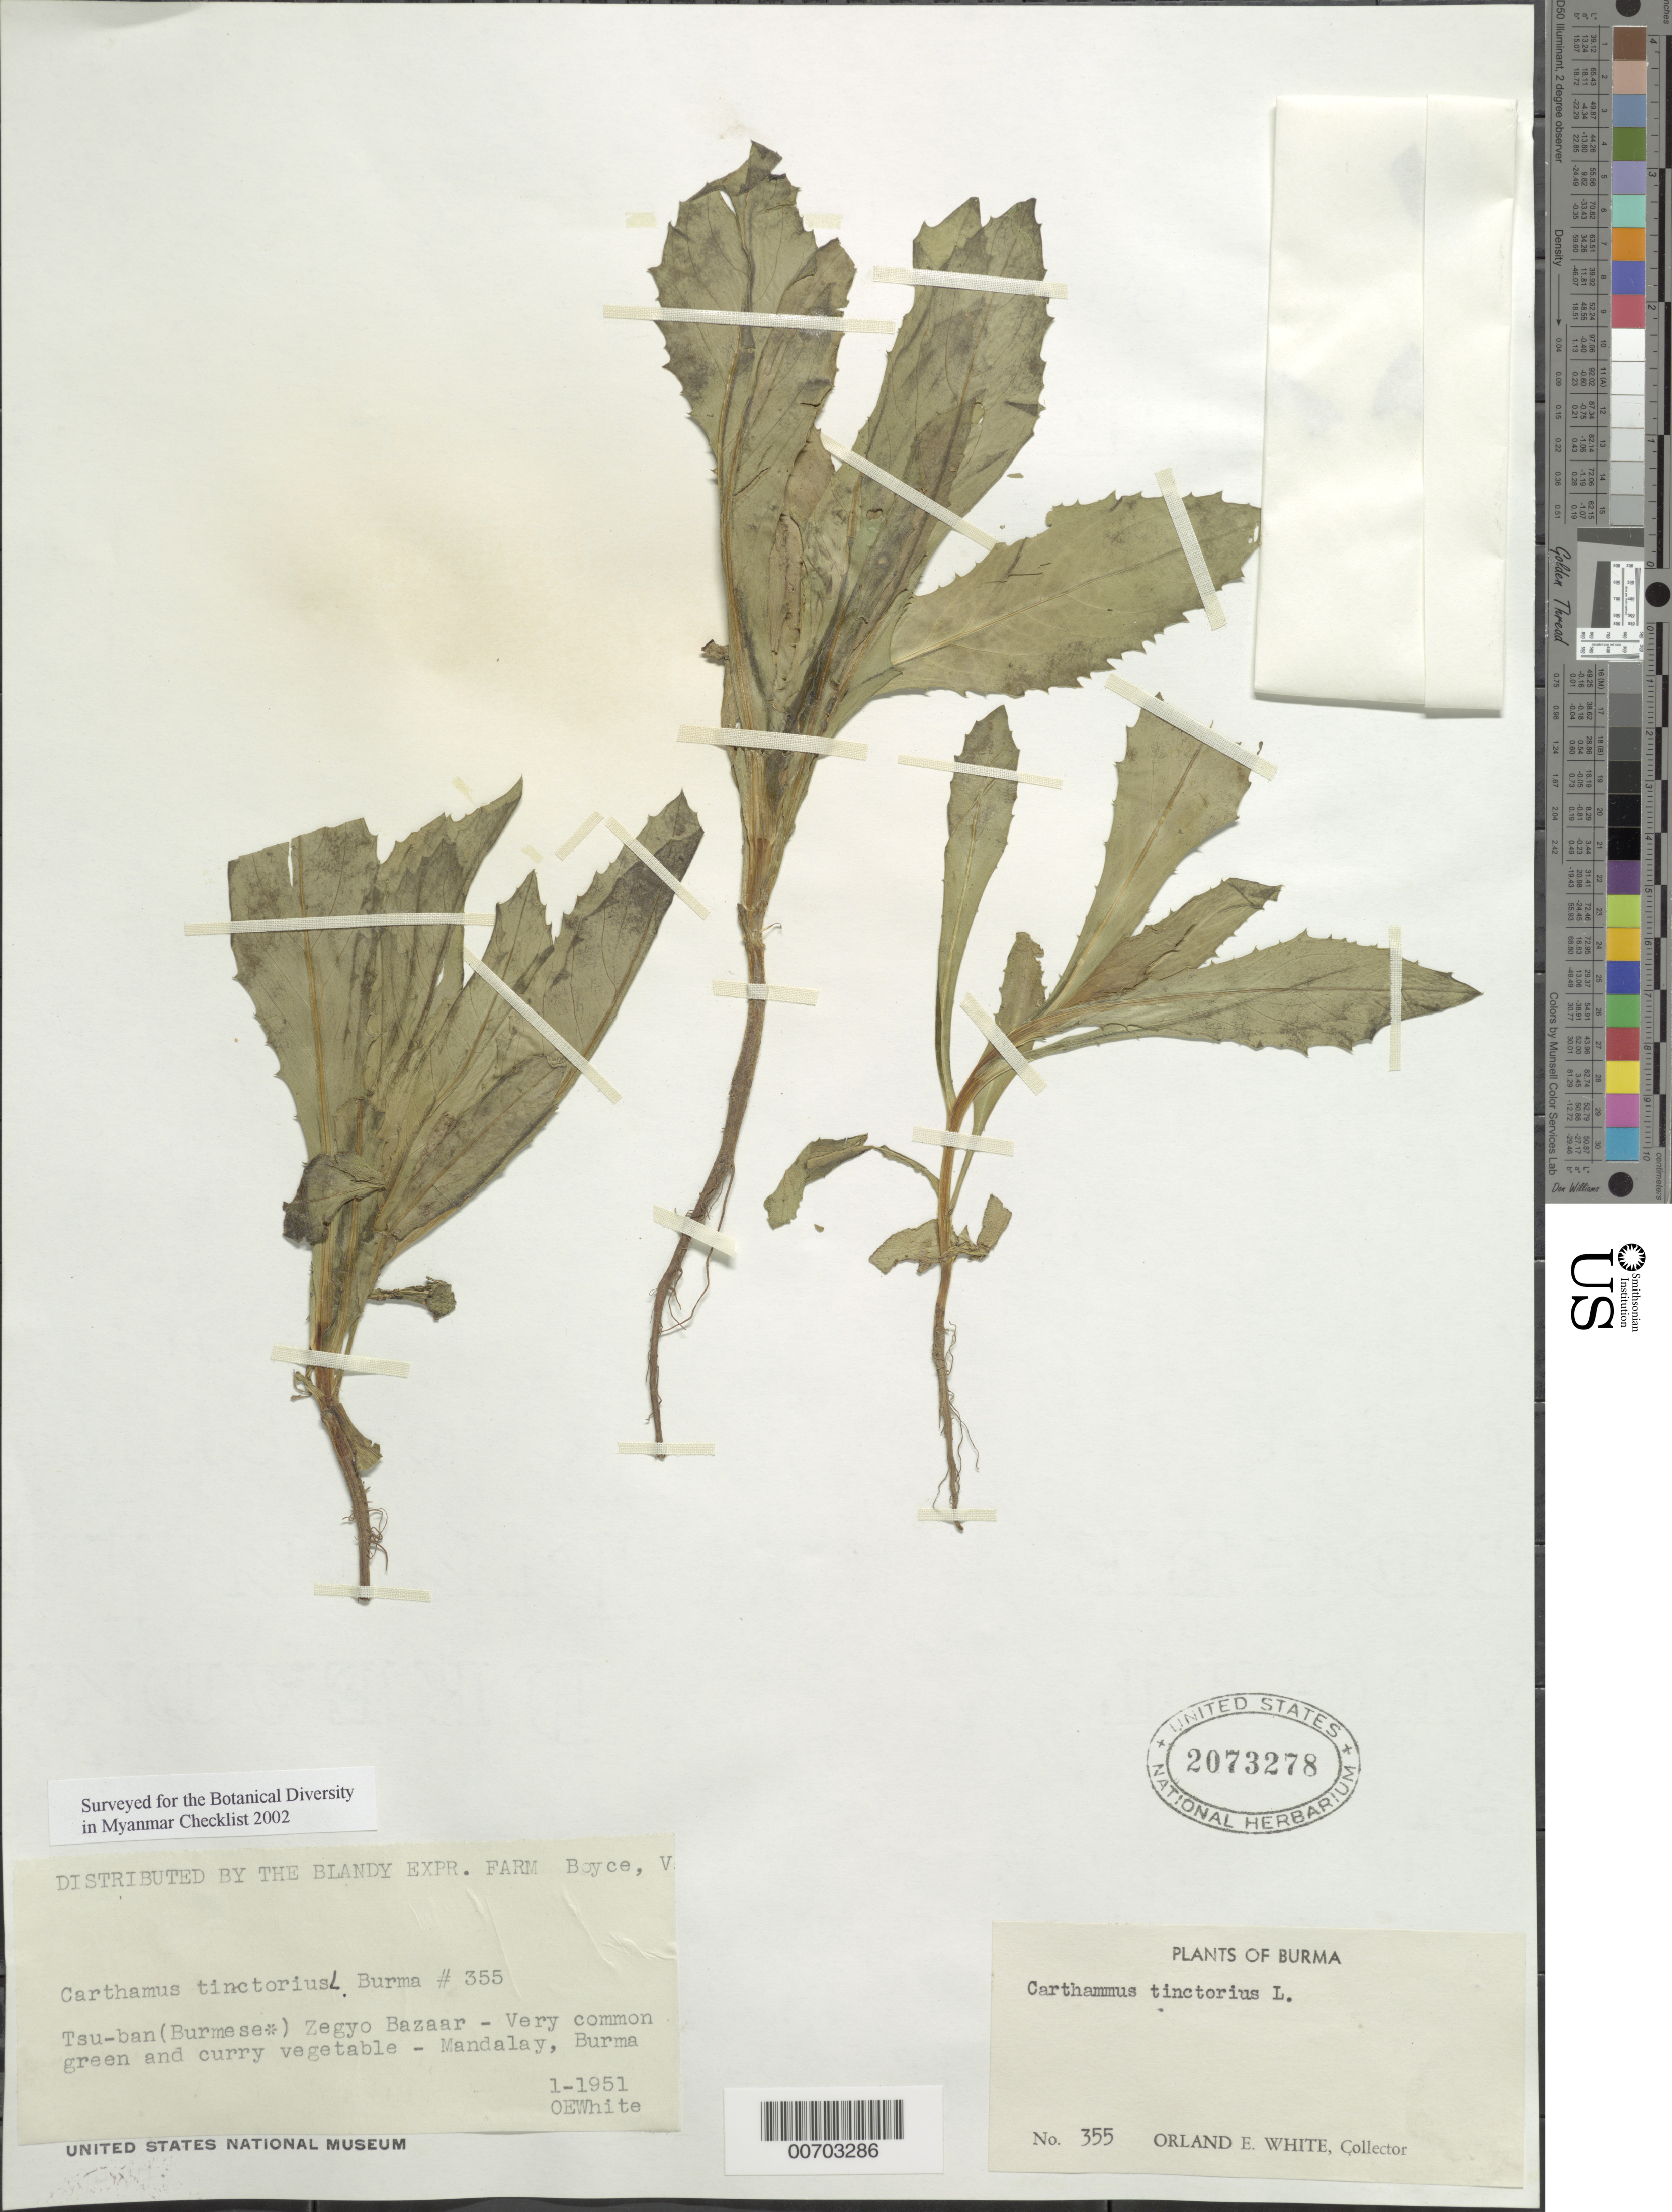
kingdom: Plantae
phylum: Tracheophyta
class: Magnoliopsida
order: Asterales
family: Asteraceae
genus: Carthamus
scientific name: Carthamus tinctorius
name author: L.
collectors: O. E. White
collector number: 355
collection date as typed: Jan 1951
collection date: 1951-01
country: Myanmar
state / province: Mandalay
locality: Zegyo Bazaar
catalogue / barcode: US 2073278